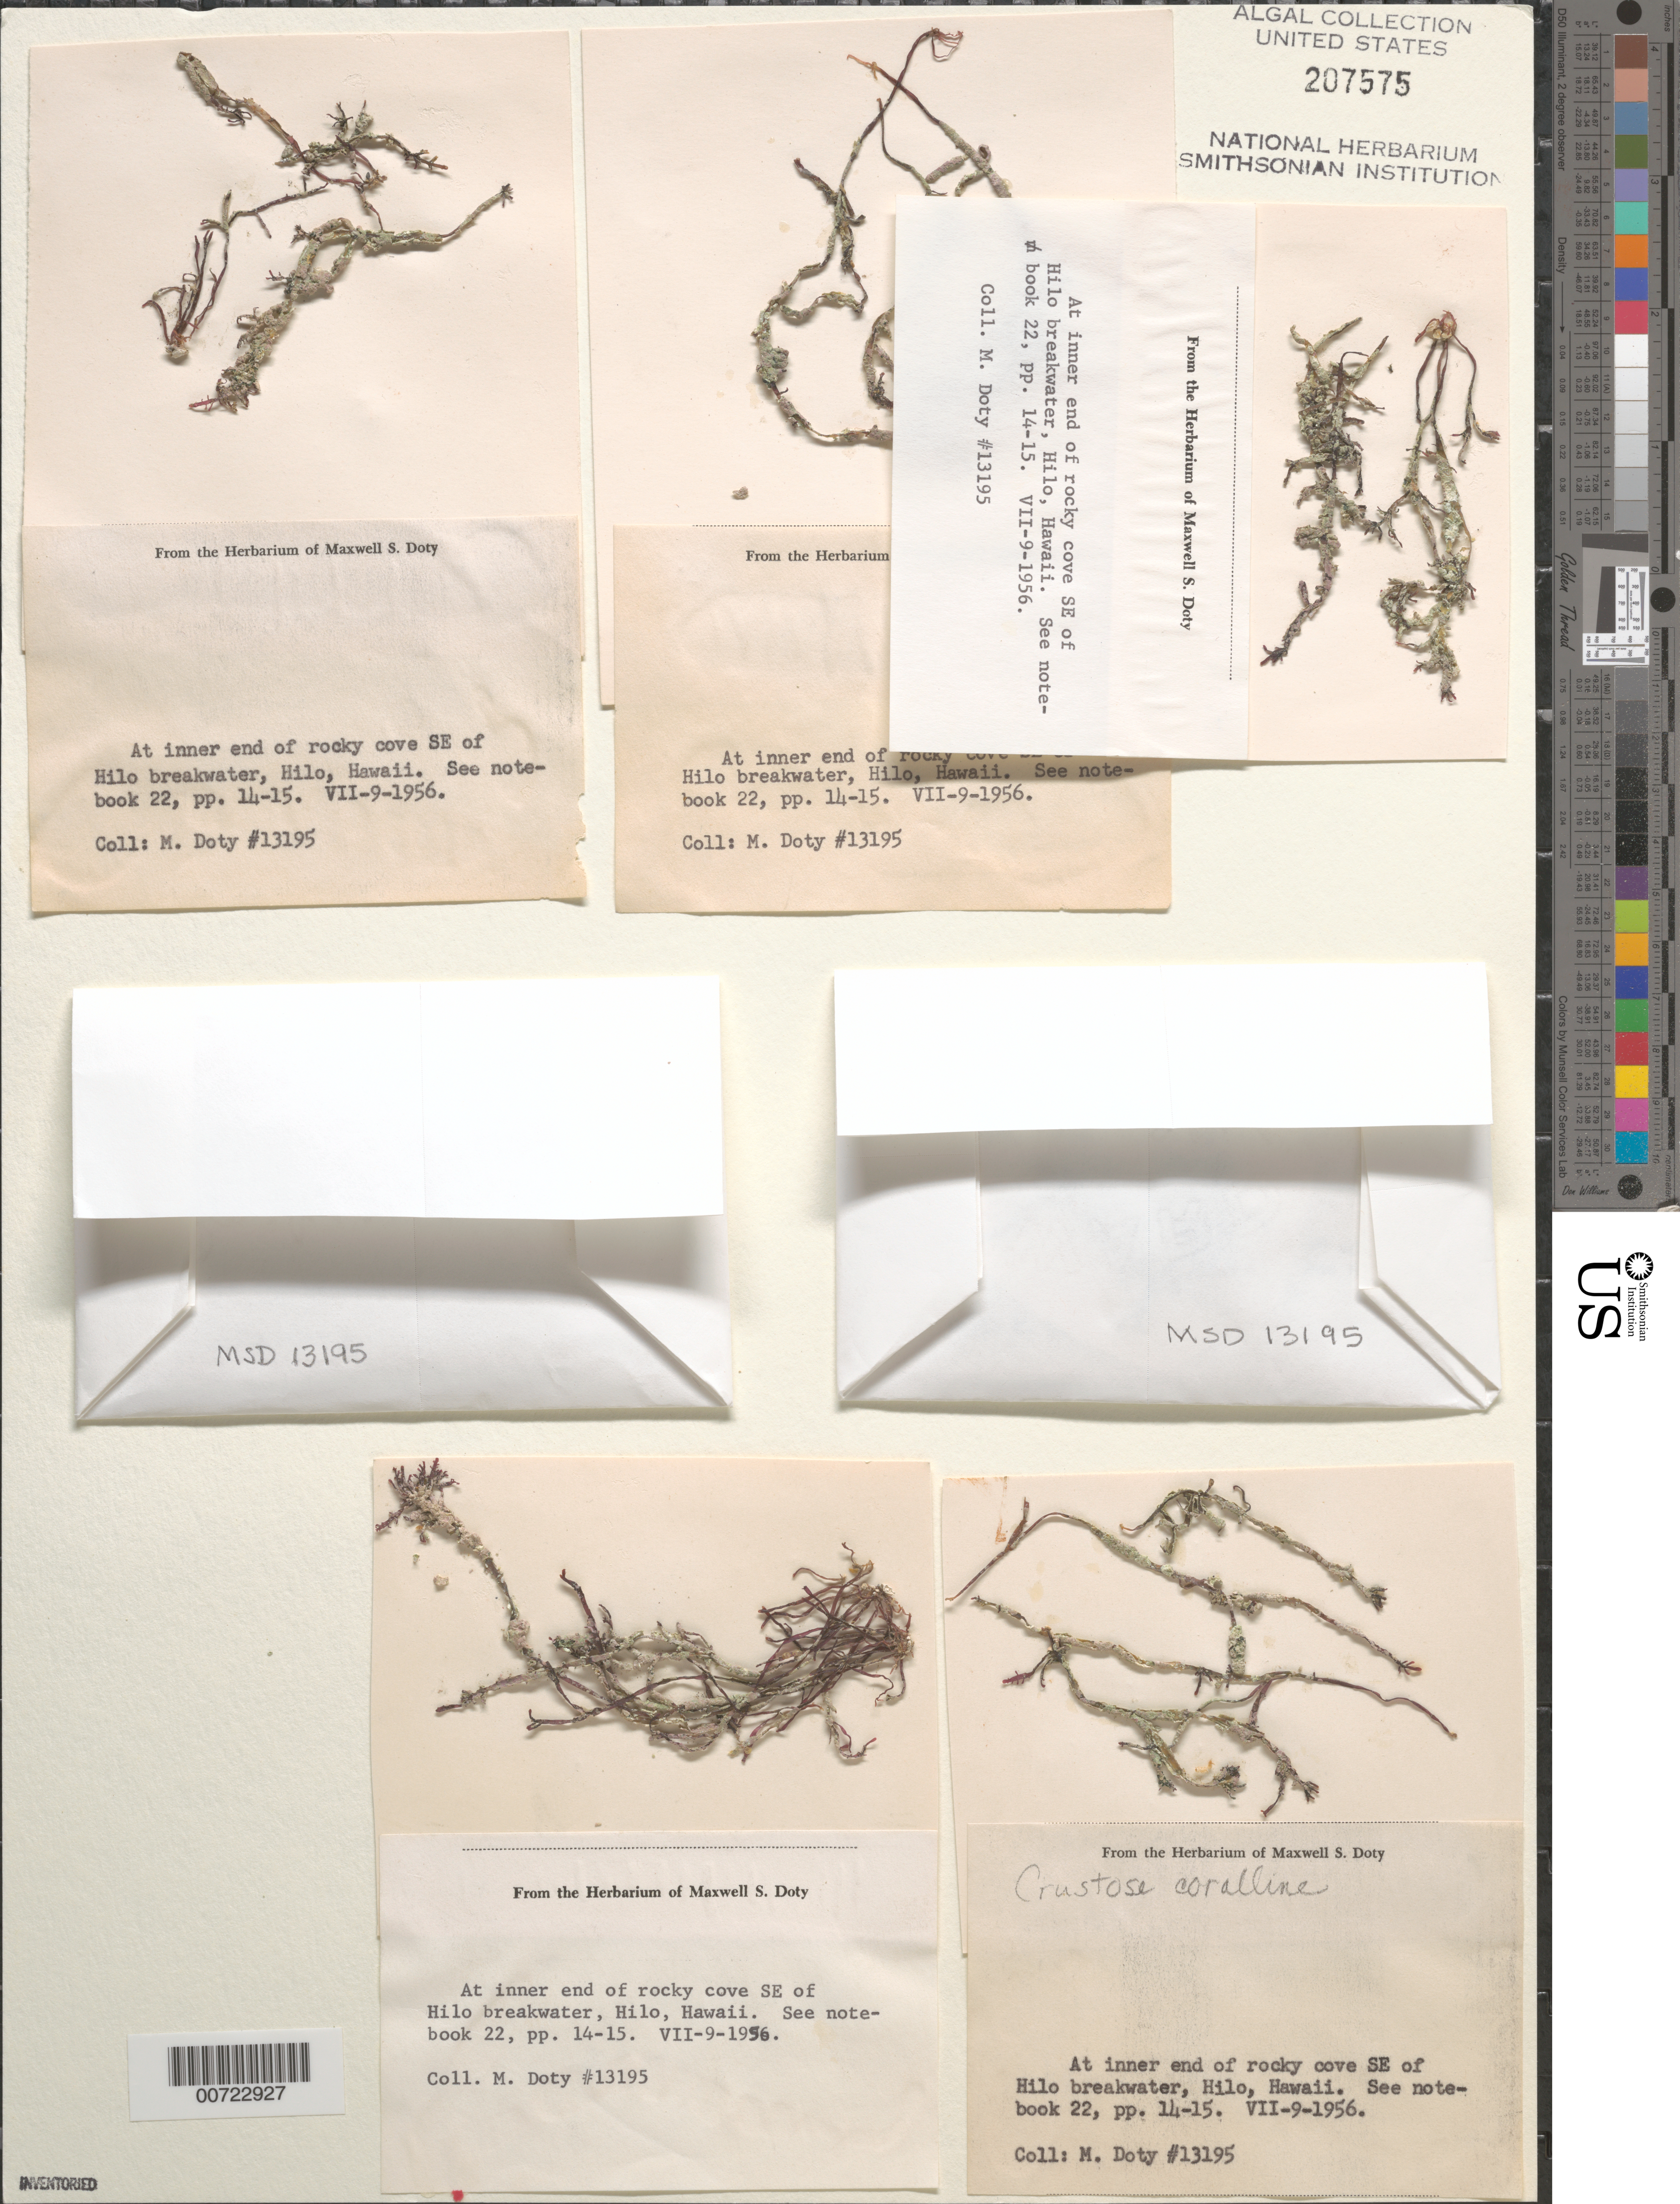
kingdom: Plantae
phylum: Rhodophyta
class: Florideophyceae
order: Corallinales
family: Corallinaceae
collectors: M. S. Doty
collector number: MSD 13195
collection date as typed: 09 Jul 1956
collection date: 1956-07-09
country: United States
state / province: Hawaii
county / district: Hawaii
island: Hawaii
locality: Hilo, rocky cove southeast of Hilo breakwater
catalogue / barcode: US 207575